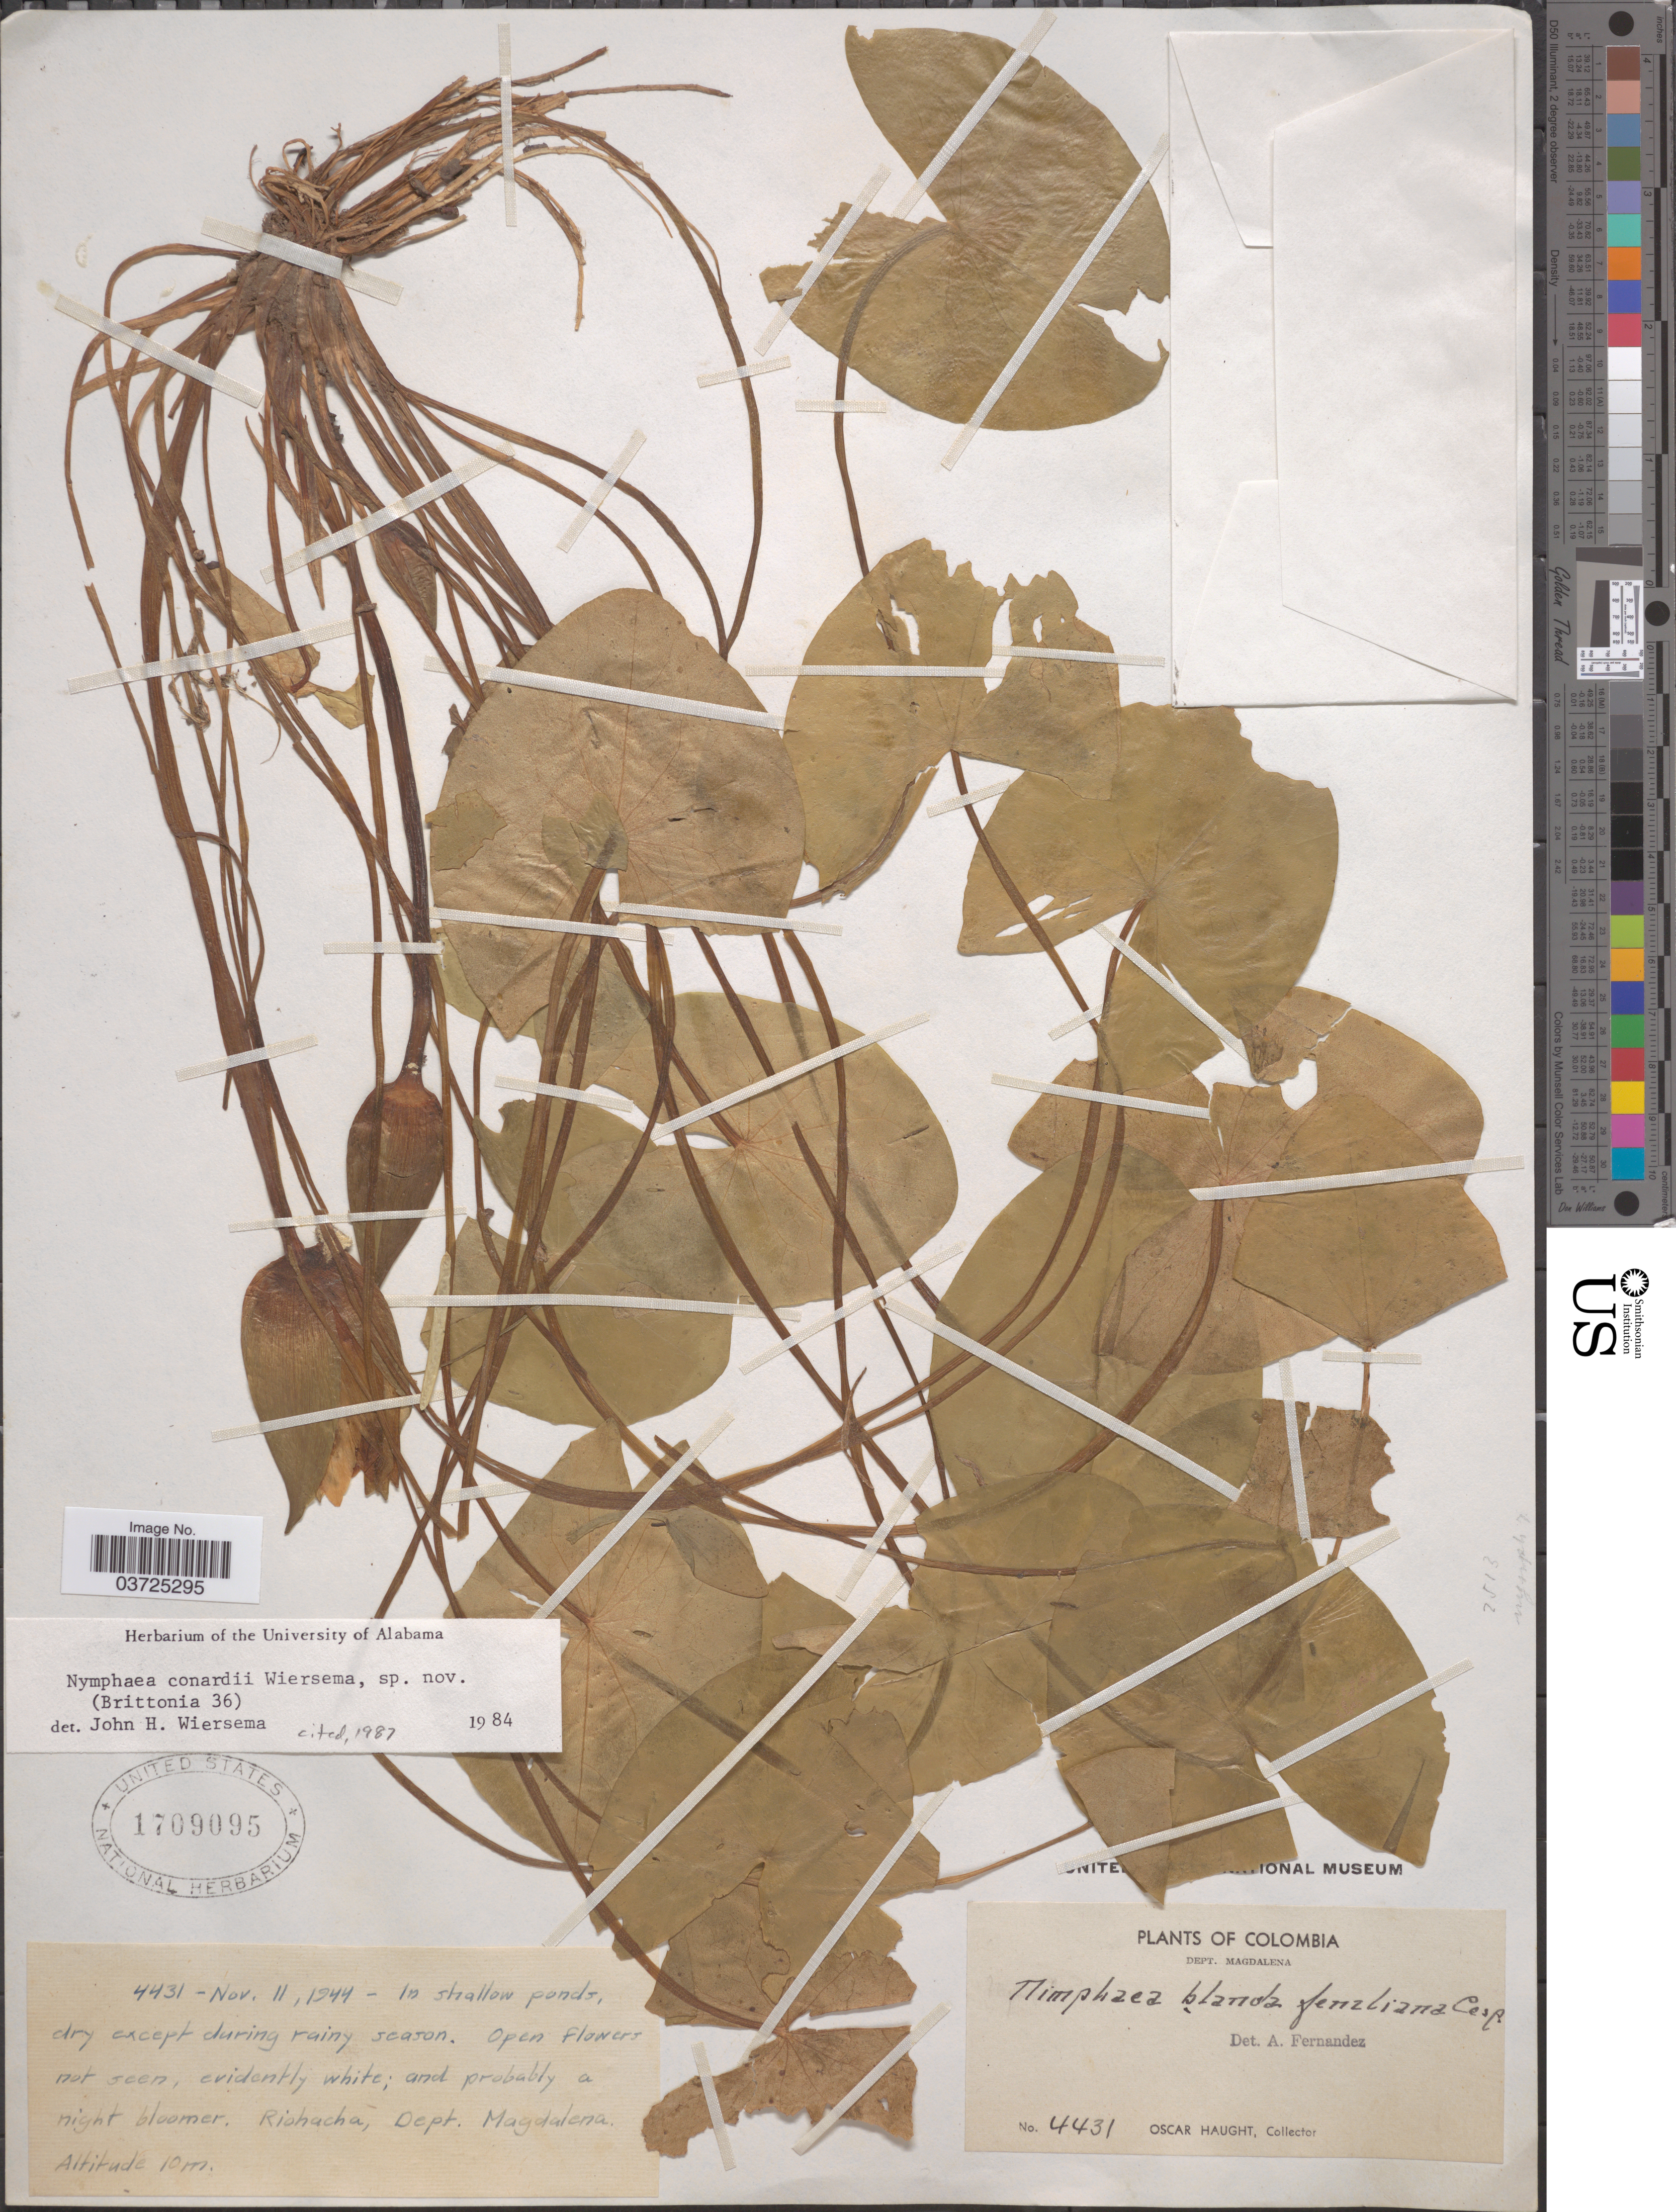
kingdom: Plantae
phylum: Tracheophyta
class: Magnoliopsida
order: Nymphaeales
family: Nymphaeaceae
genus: Nymphaea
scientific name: Nymphaea conardii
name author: Wiersema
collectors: O. L. Haught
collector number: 4431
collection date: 1944-11-11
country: Colombia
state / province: Magdalena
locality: Riohacha, Dept. Magdalena.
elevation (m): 10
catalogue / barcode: US 1709095